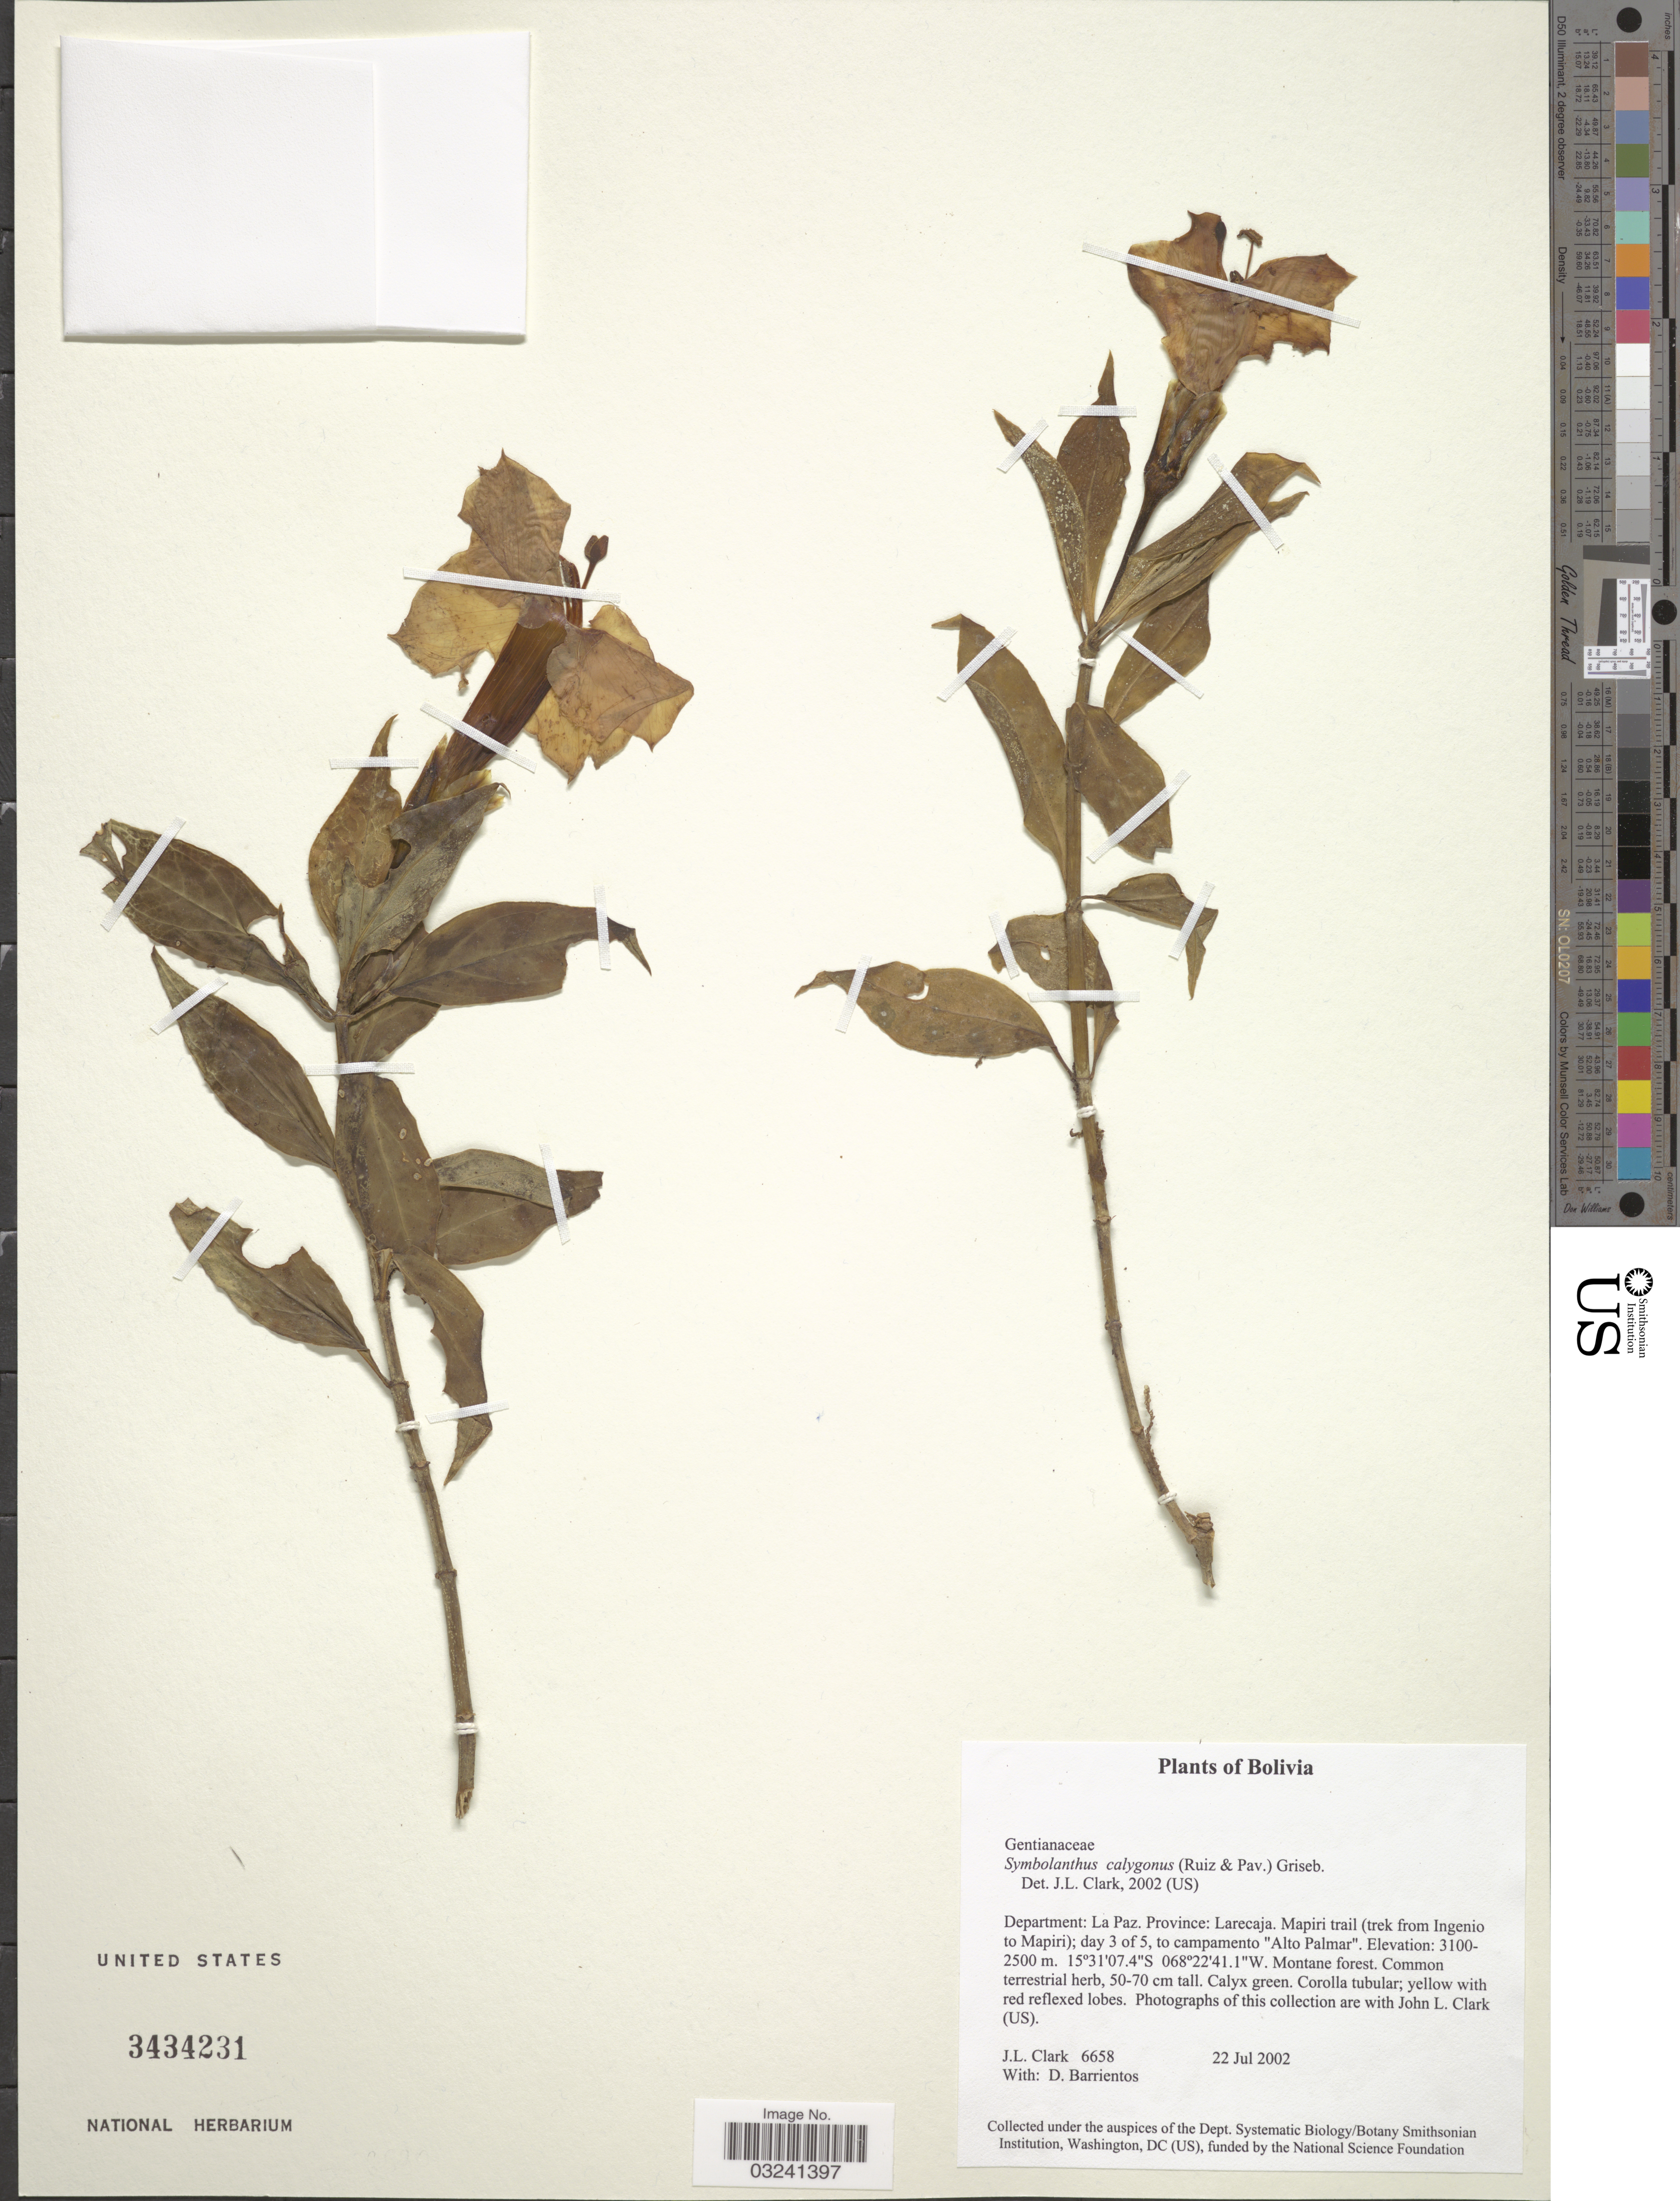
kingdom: Plantae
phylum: Tracheophyta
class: Magnoliopsida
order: Gentianales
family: Gentianaceae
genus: Symbolanthus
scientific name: Symbolanthus calygonus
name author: (Ruiz & Pav.) Griseb. ex Gilg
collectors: J. L. Clark & D. Barrientos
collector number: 6658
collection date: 2002-07-22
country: Bolivia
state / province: La Paz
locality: Department: La Paz. Province: Larecaja. Mapiri trail (trek from Ingenio to Mapiri); day 3 of 5, to campamento "Alto Palmar".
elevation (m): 2500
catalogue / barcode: US 3434231